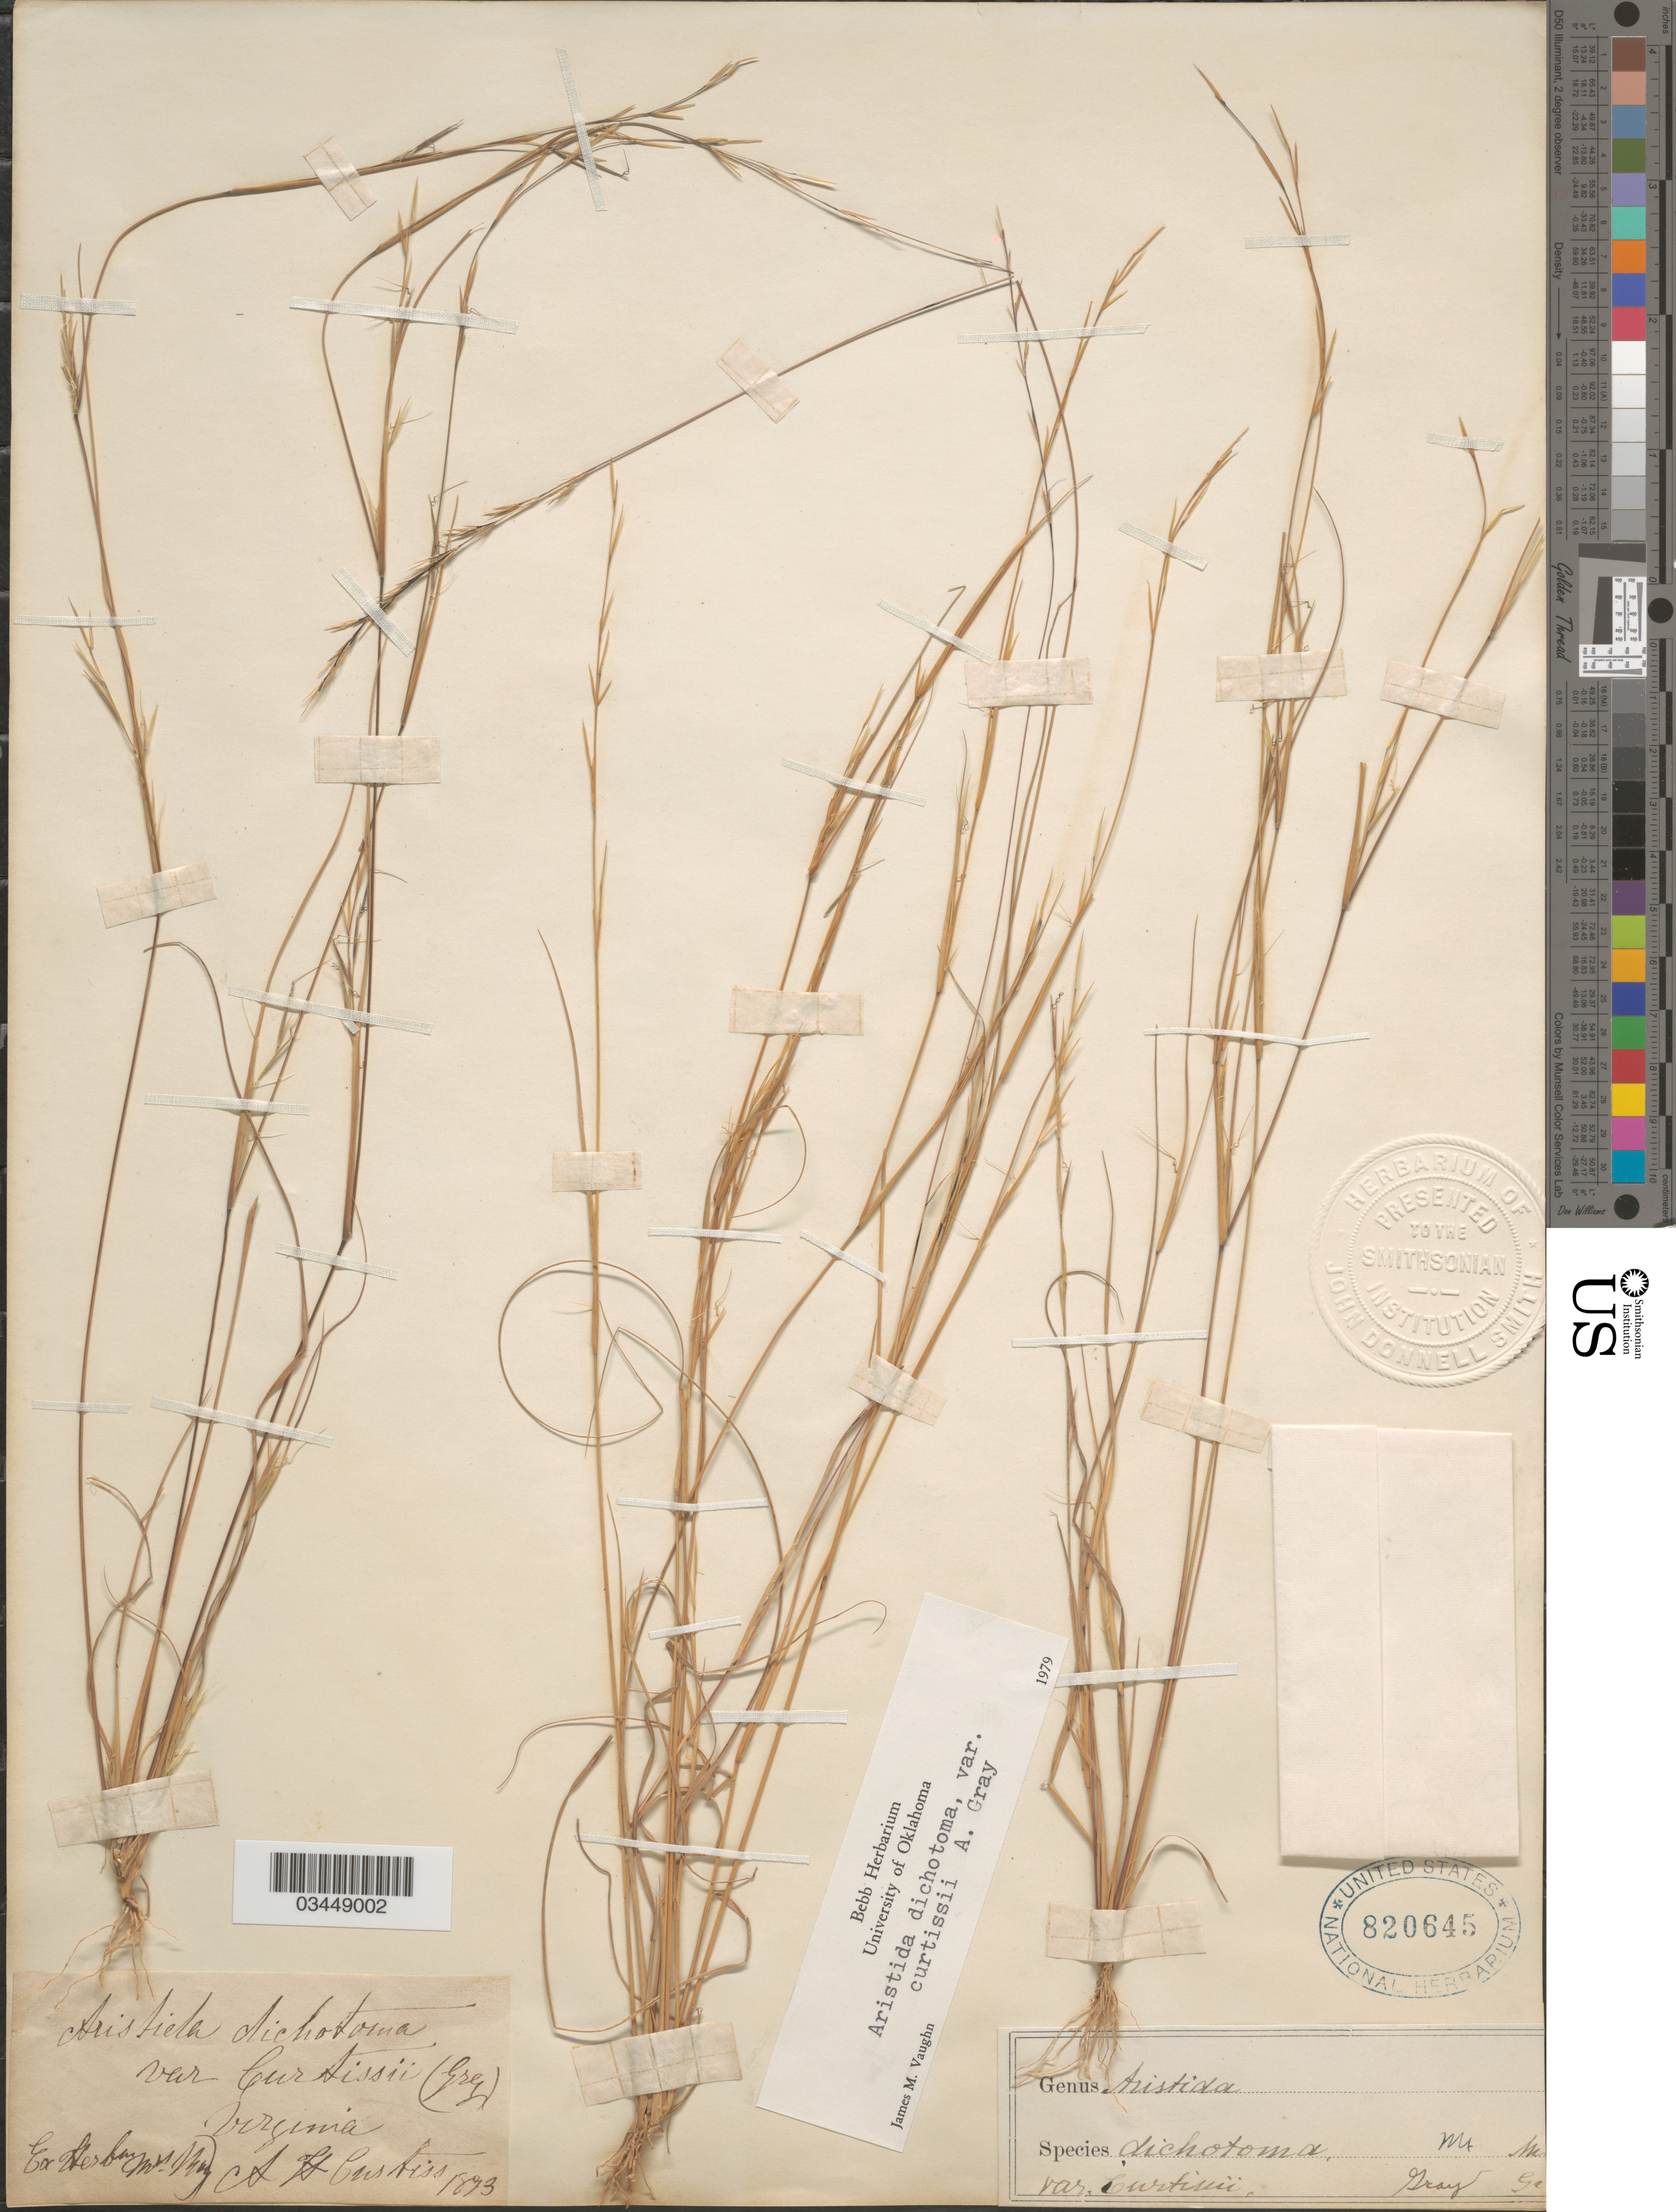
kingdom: Plantae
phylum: Tracheophyta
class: Liliopsida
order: Poales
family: Poaceae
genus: Aristida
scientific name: Aristida dichotoma var. curtisii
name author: A. Gray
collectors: A. H. Curtiss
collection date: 1893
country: United States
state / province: Virginia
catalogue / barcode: US 820645